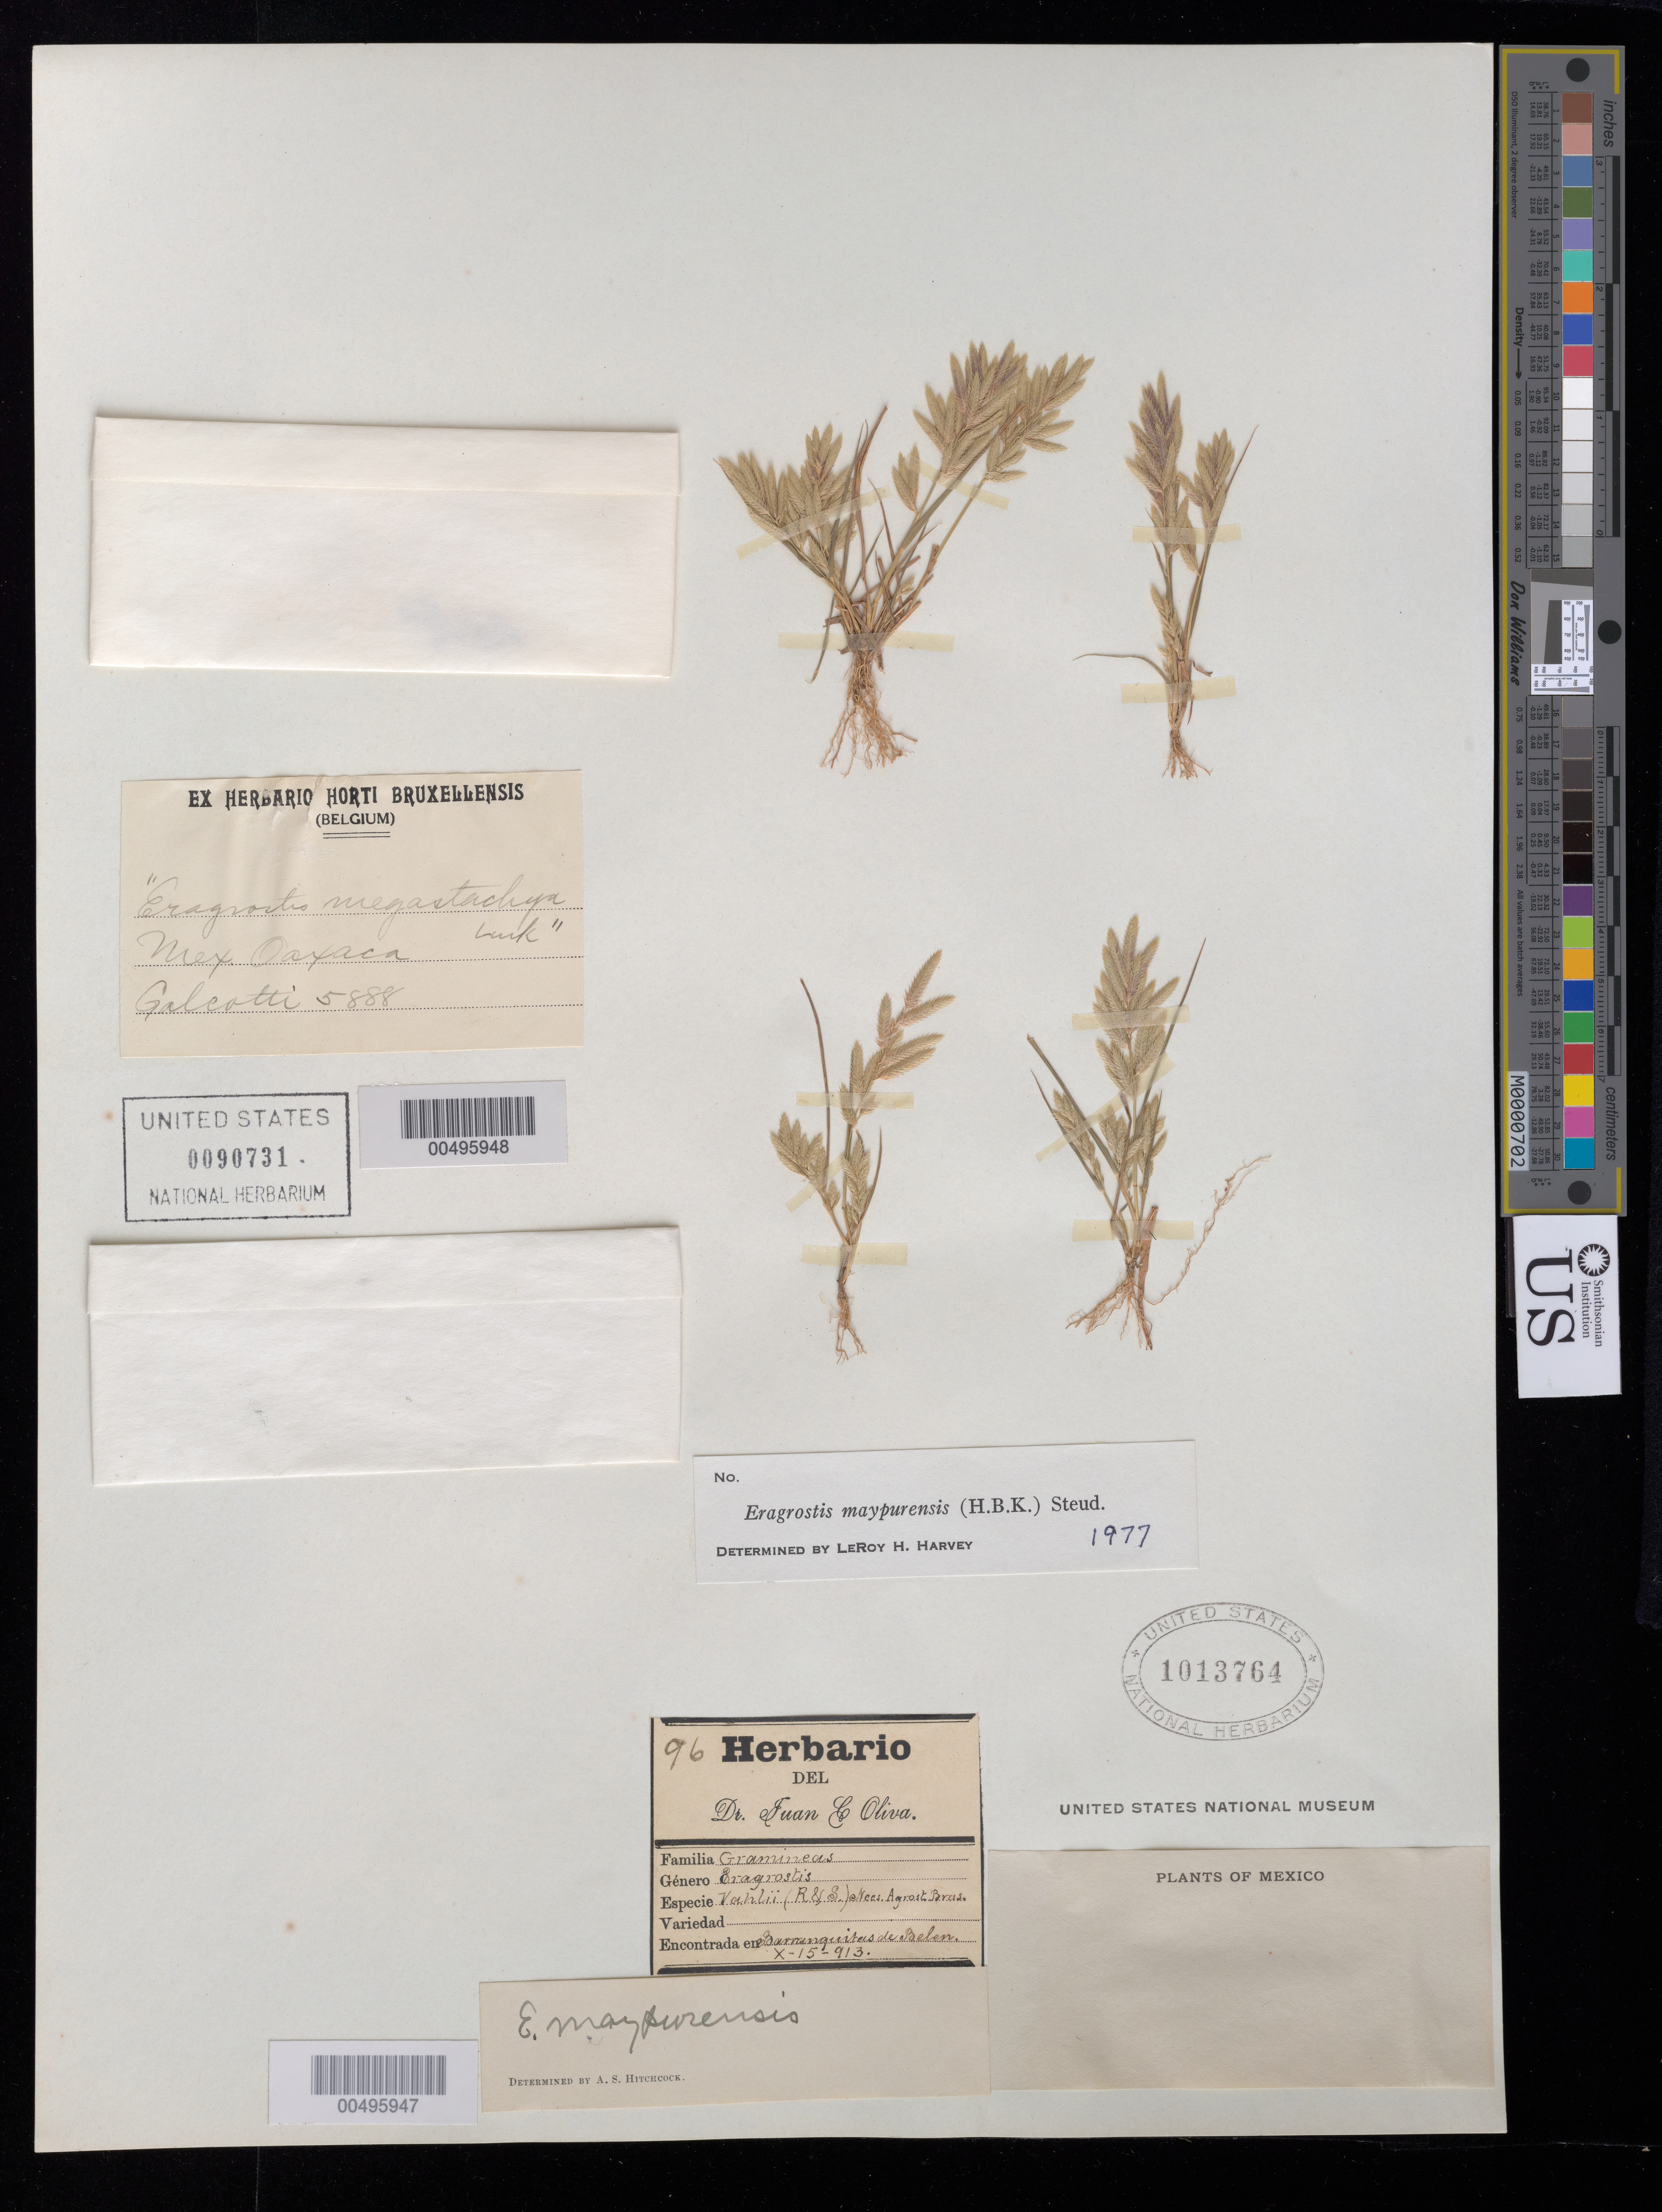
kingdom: Plantae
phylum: Tracheophyta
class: Liliopsida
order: Poales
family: Poaceae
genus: Eragrostis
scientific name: Eragrostis maypurensis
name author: (Kunth) Steud.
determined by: Harvey, L. H.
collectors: J. C. Oliva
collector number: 96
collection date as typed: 15 Oct 1913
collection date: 1913-10-15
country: Mexico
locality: Zarranquitas de Belen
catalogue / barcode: US 1013764